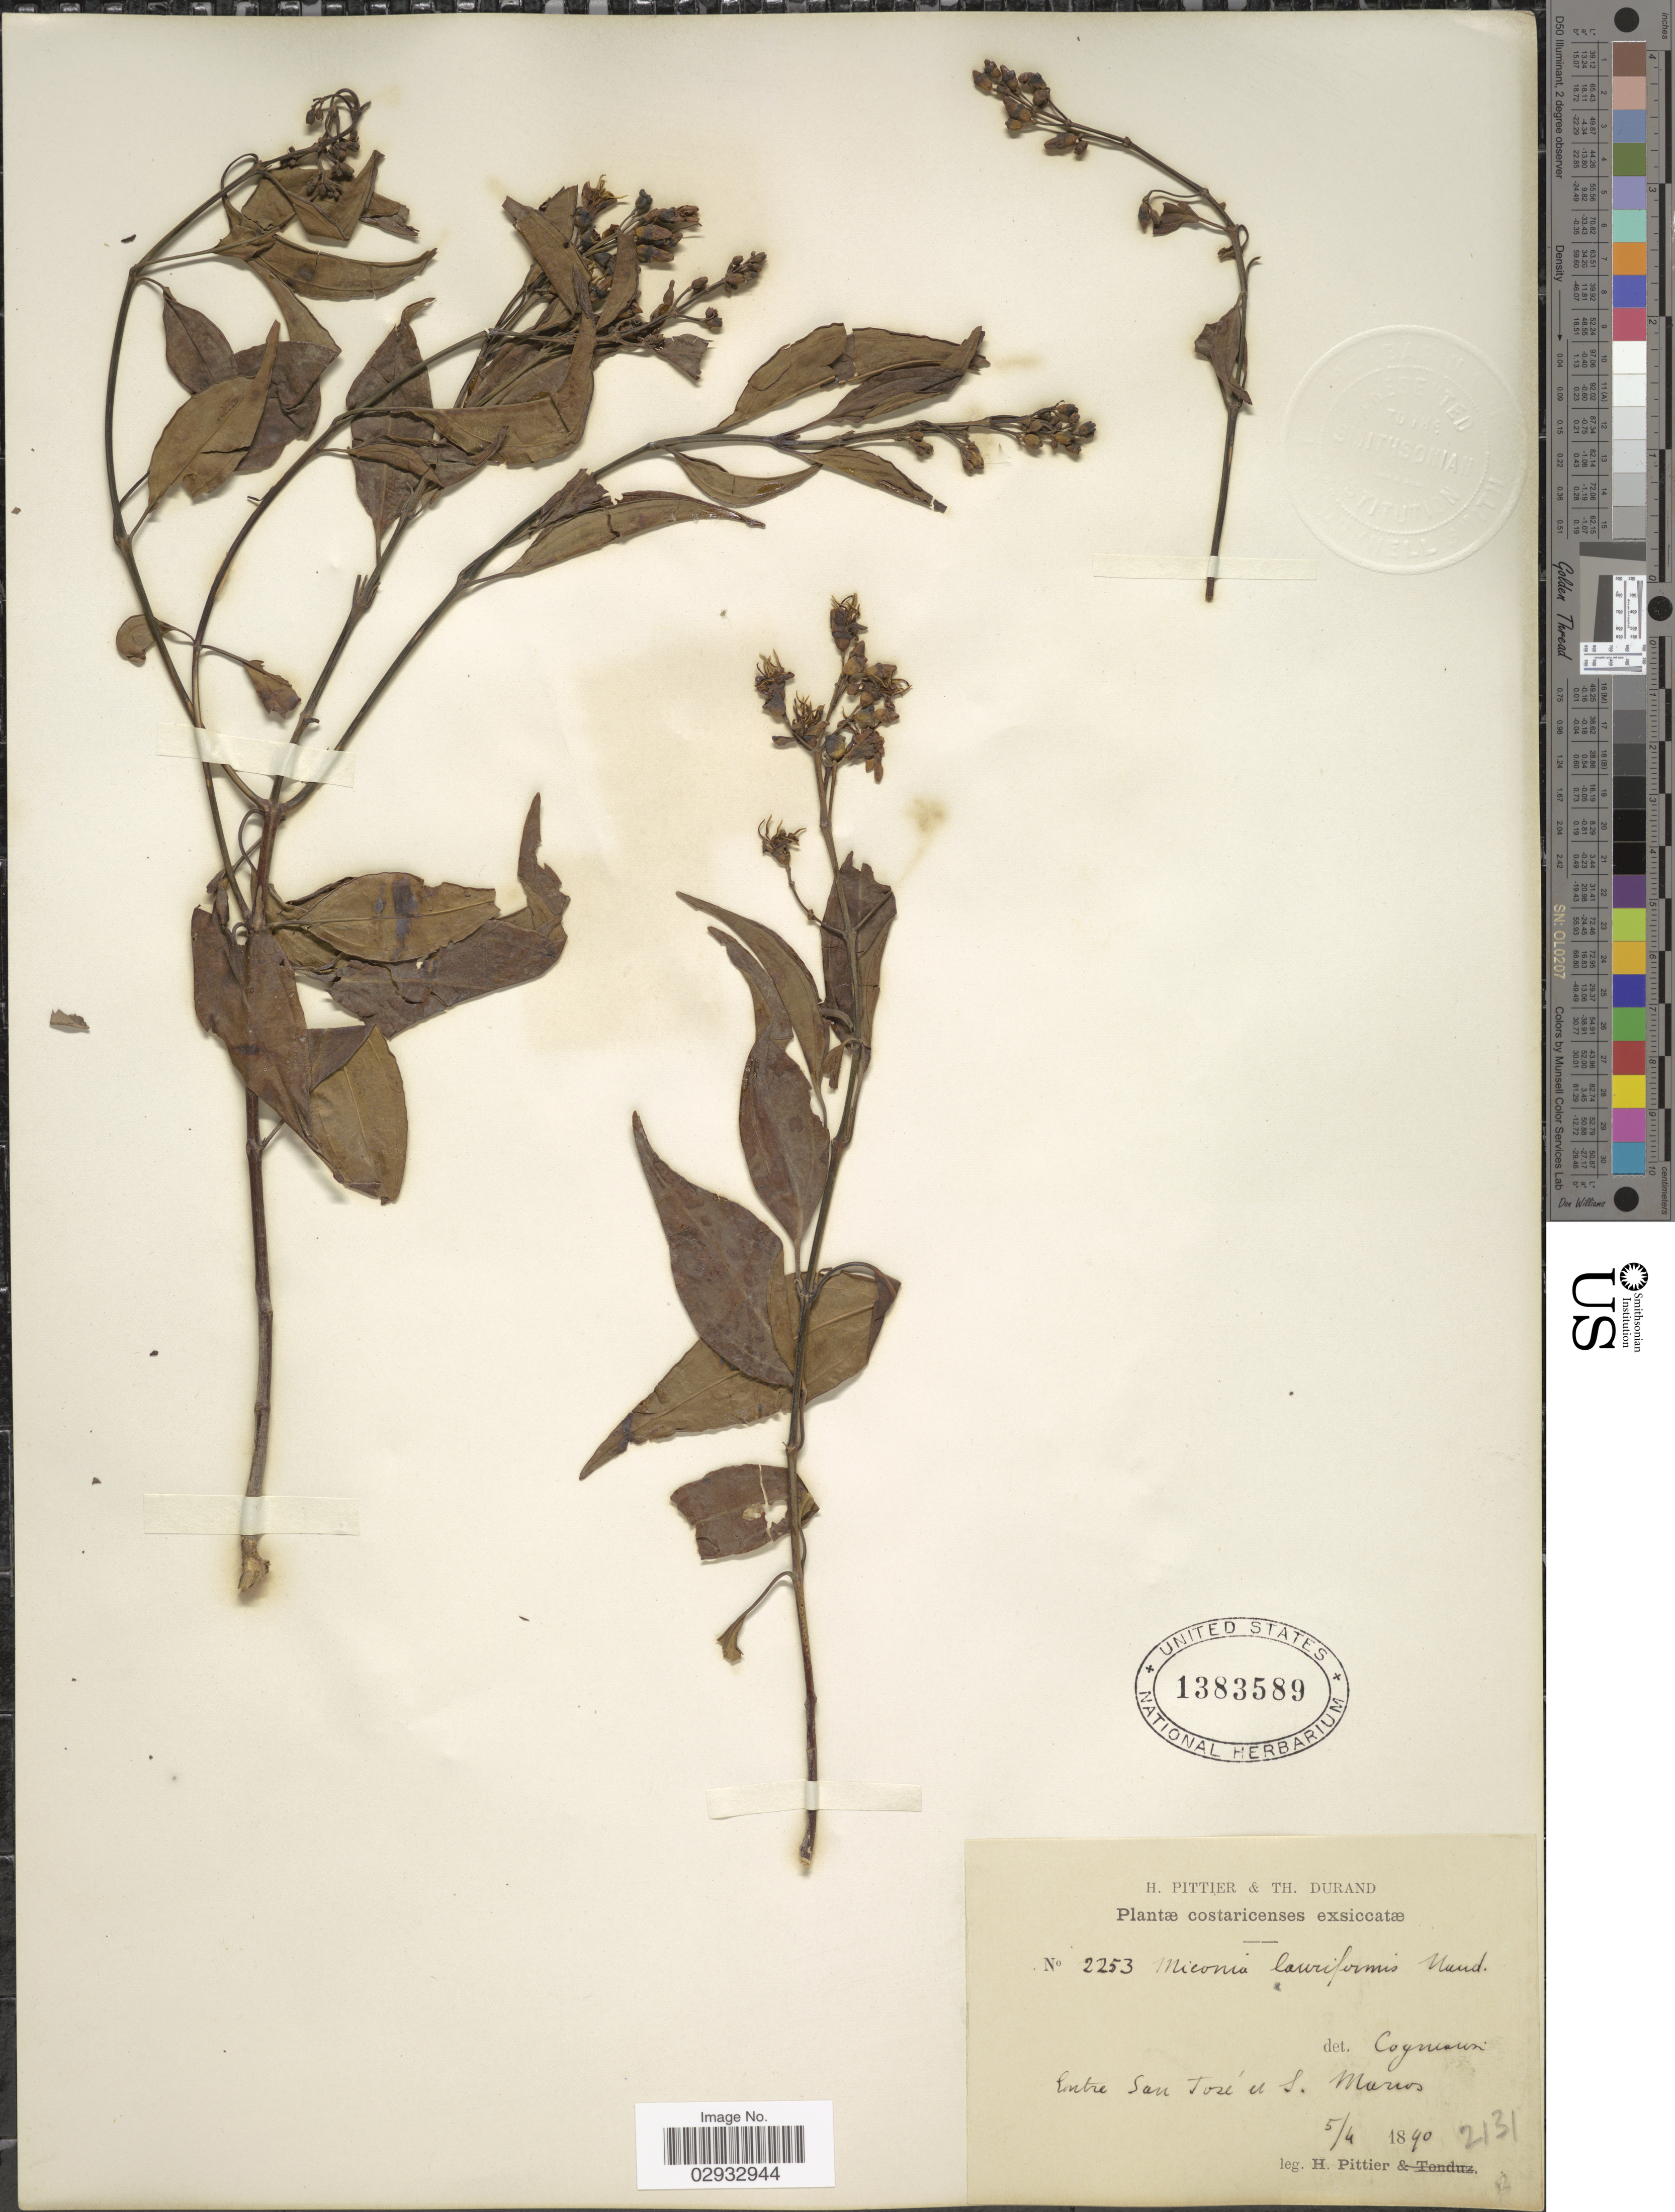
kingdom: Plantae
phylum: Tracheophyta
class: Magnoliopsida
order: Myrtales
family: Melastomataceae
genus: Miconia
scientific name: Miconia humilis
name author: Cogn.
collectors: H. F. Pittier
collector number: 2253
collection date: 1890-04-05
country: Costa Rica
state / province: San José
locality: Entre San José et S. Marcos.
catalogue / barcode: US 1383589